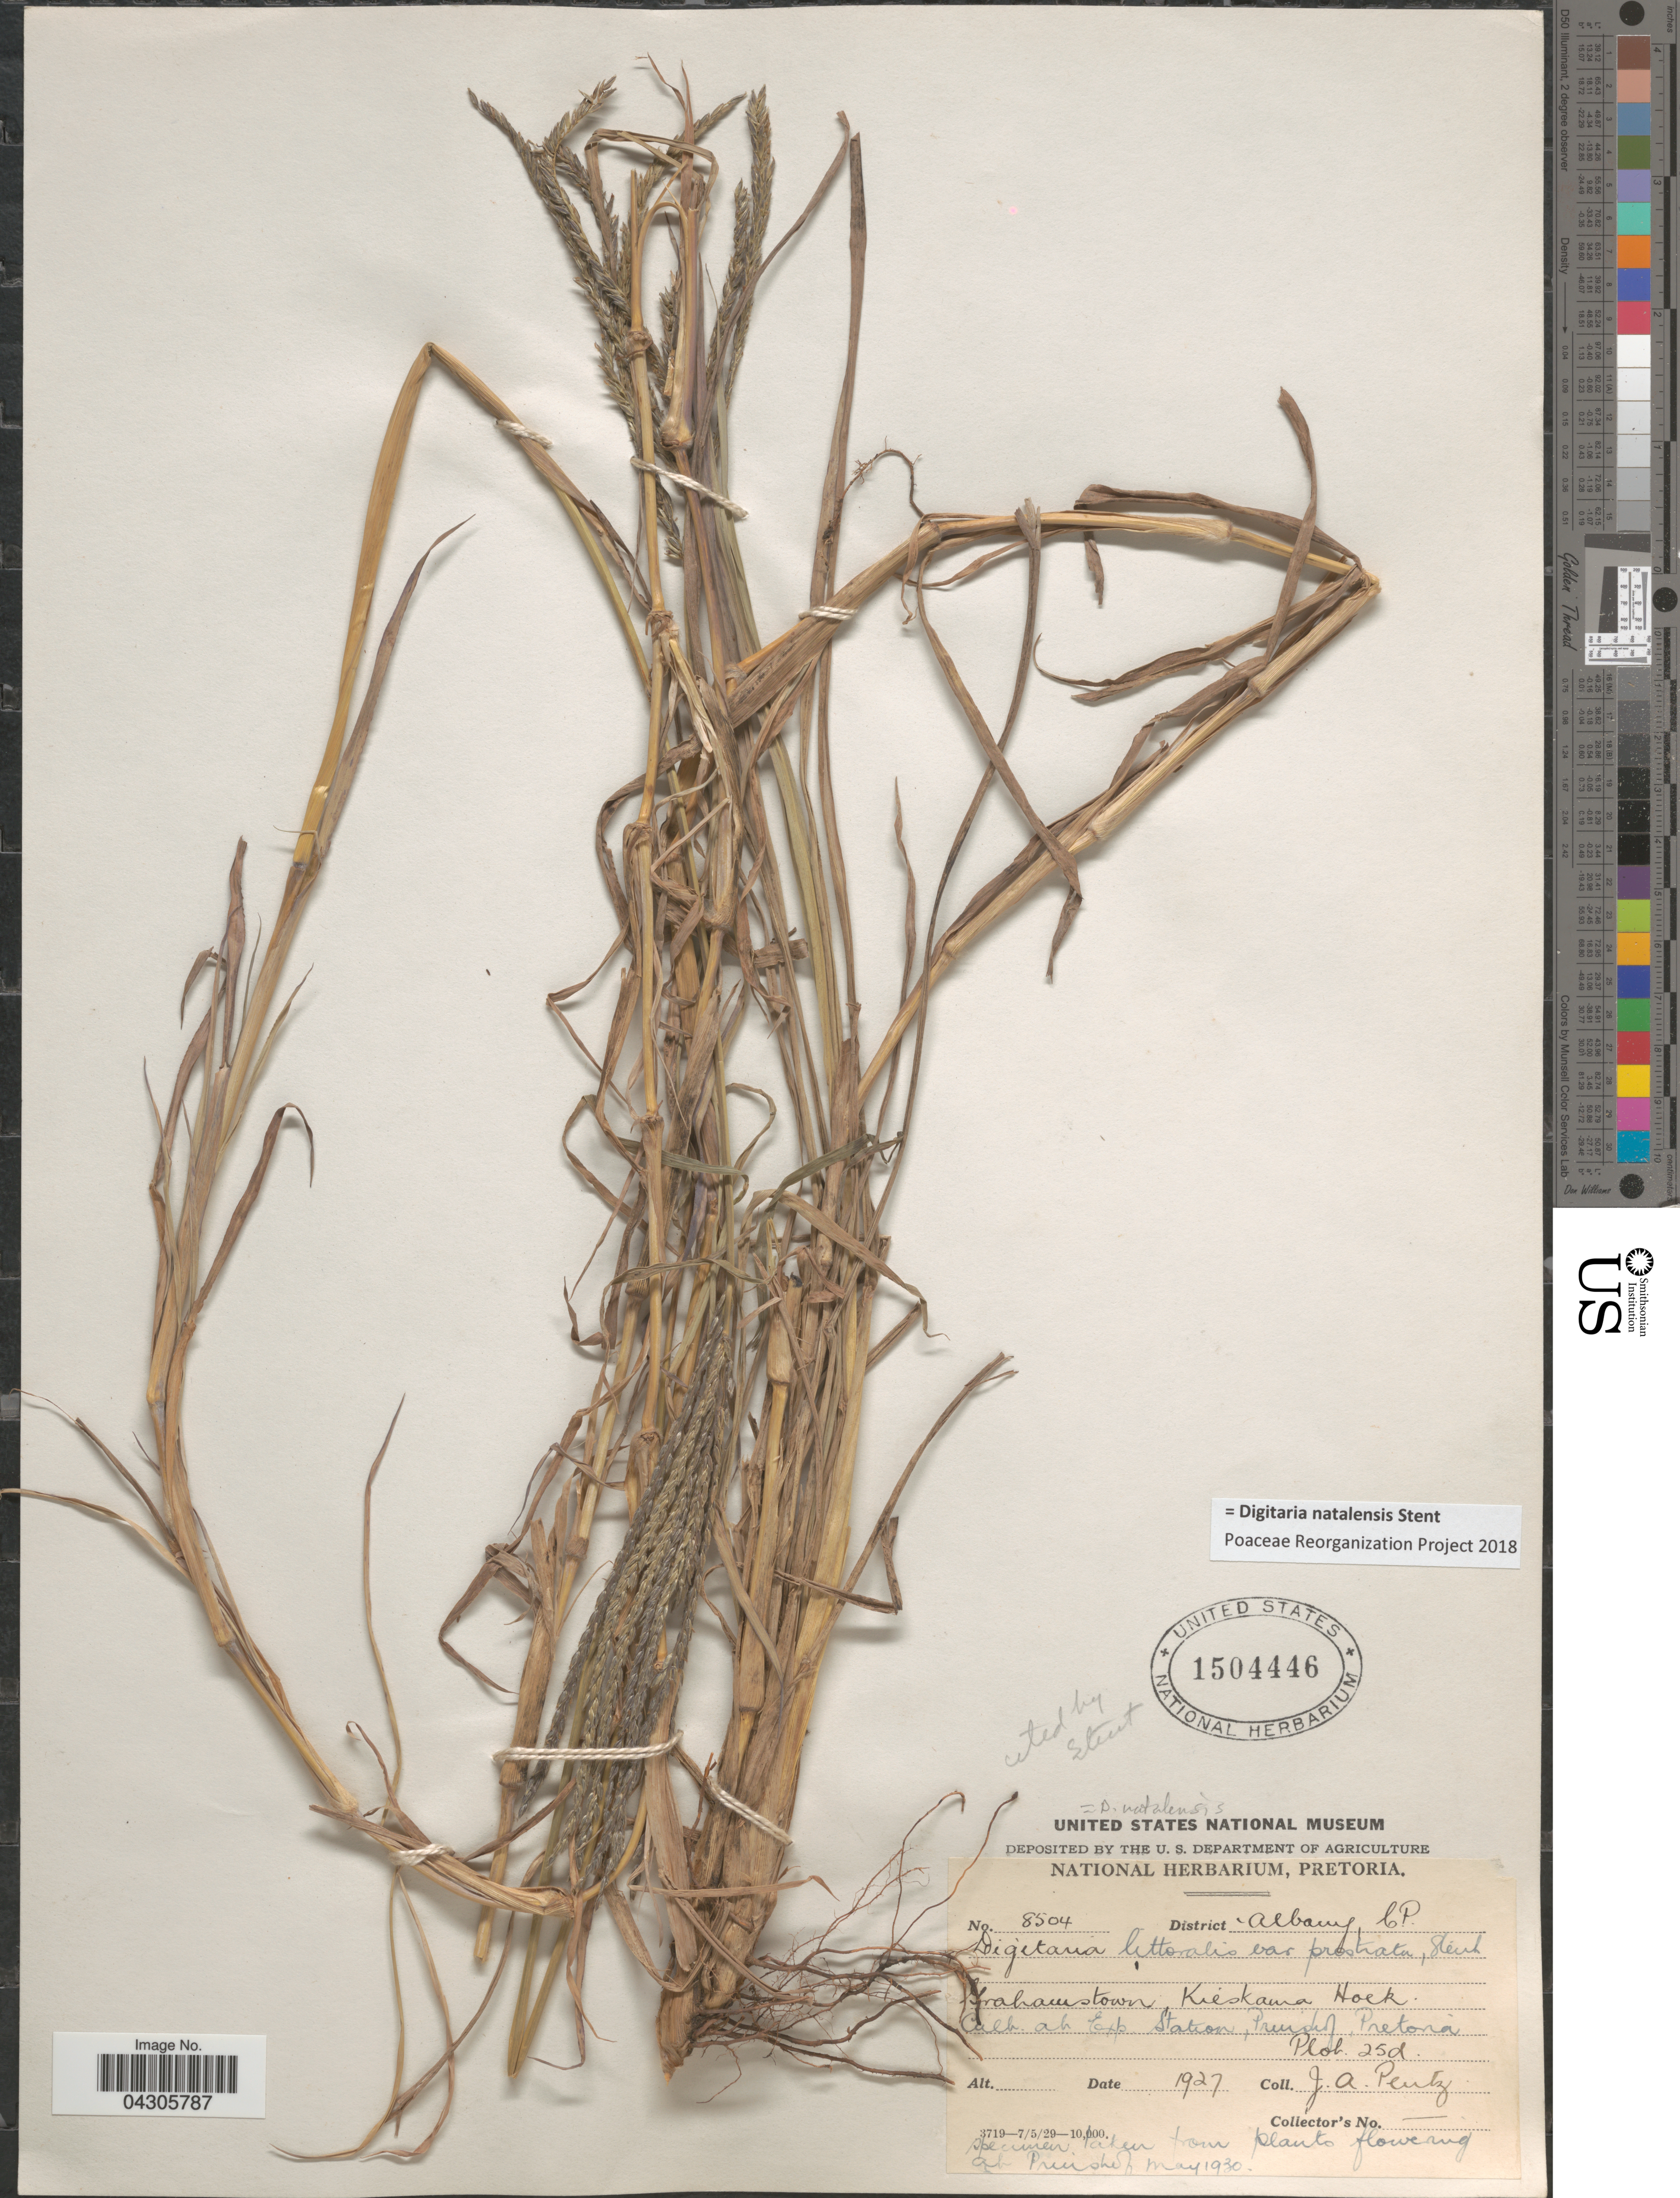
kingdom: Plantae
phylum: Tracheophyta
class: Liliopsida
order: Poales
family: Poaceae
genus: Digitaria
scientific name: Digitaria natalensis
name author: Stent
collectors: J. Pentz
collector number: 8504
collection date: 1927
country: South Africa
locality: Exp. Station, Prinshof, Pretoria. Plot 25d.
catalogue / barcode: US 1504446